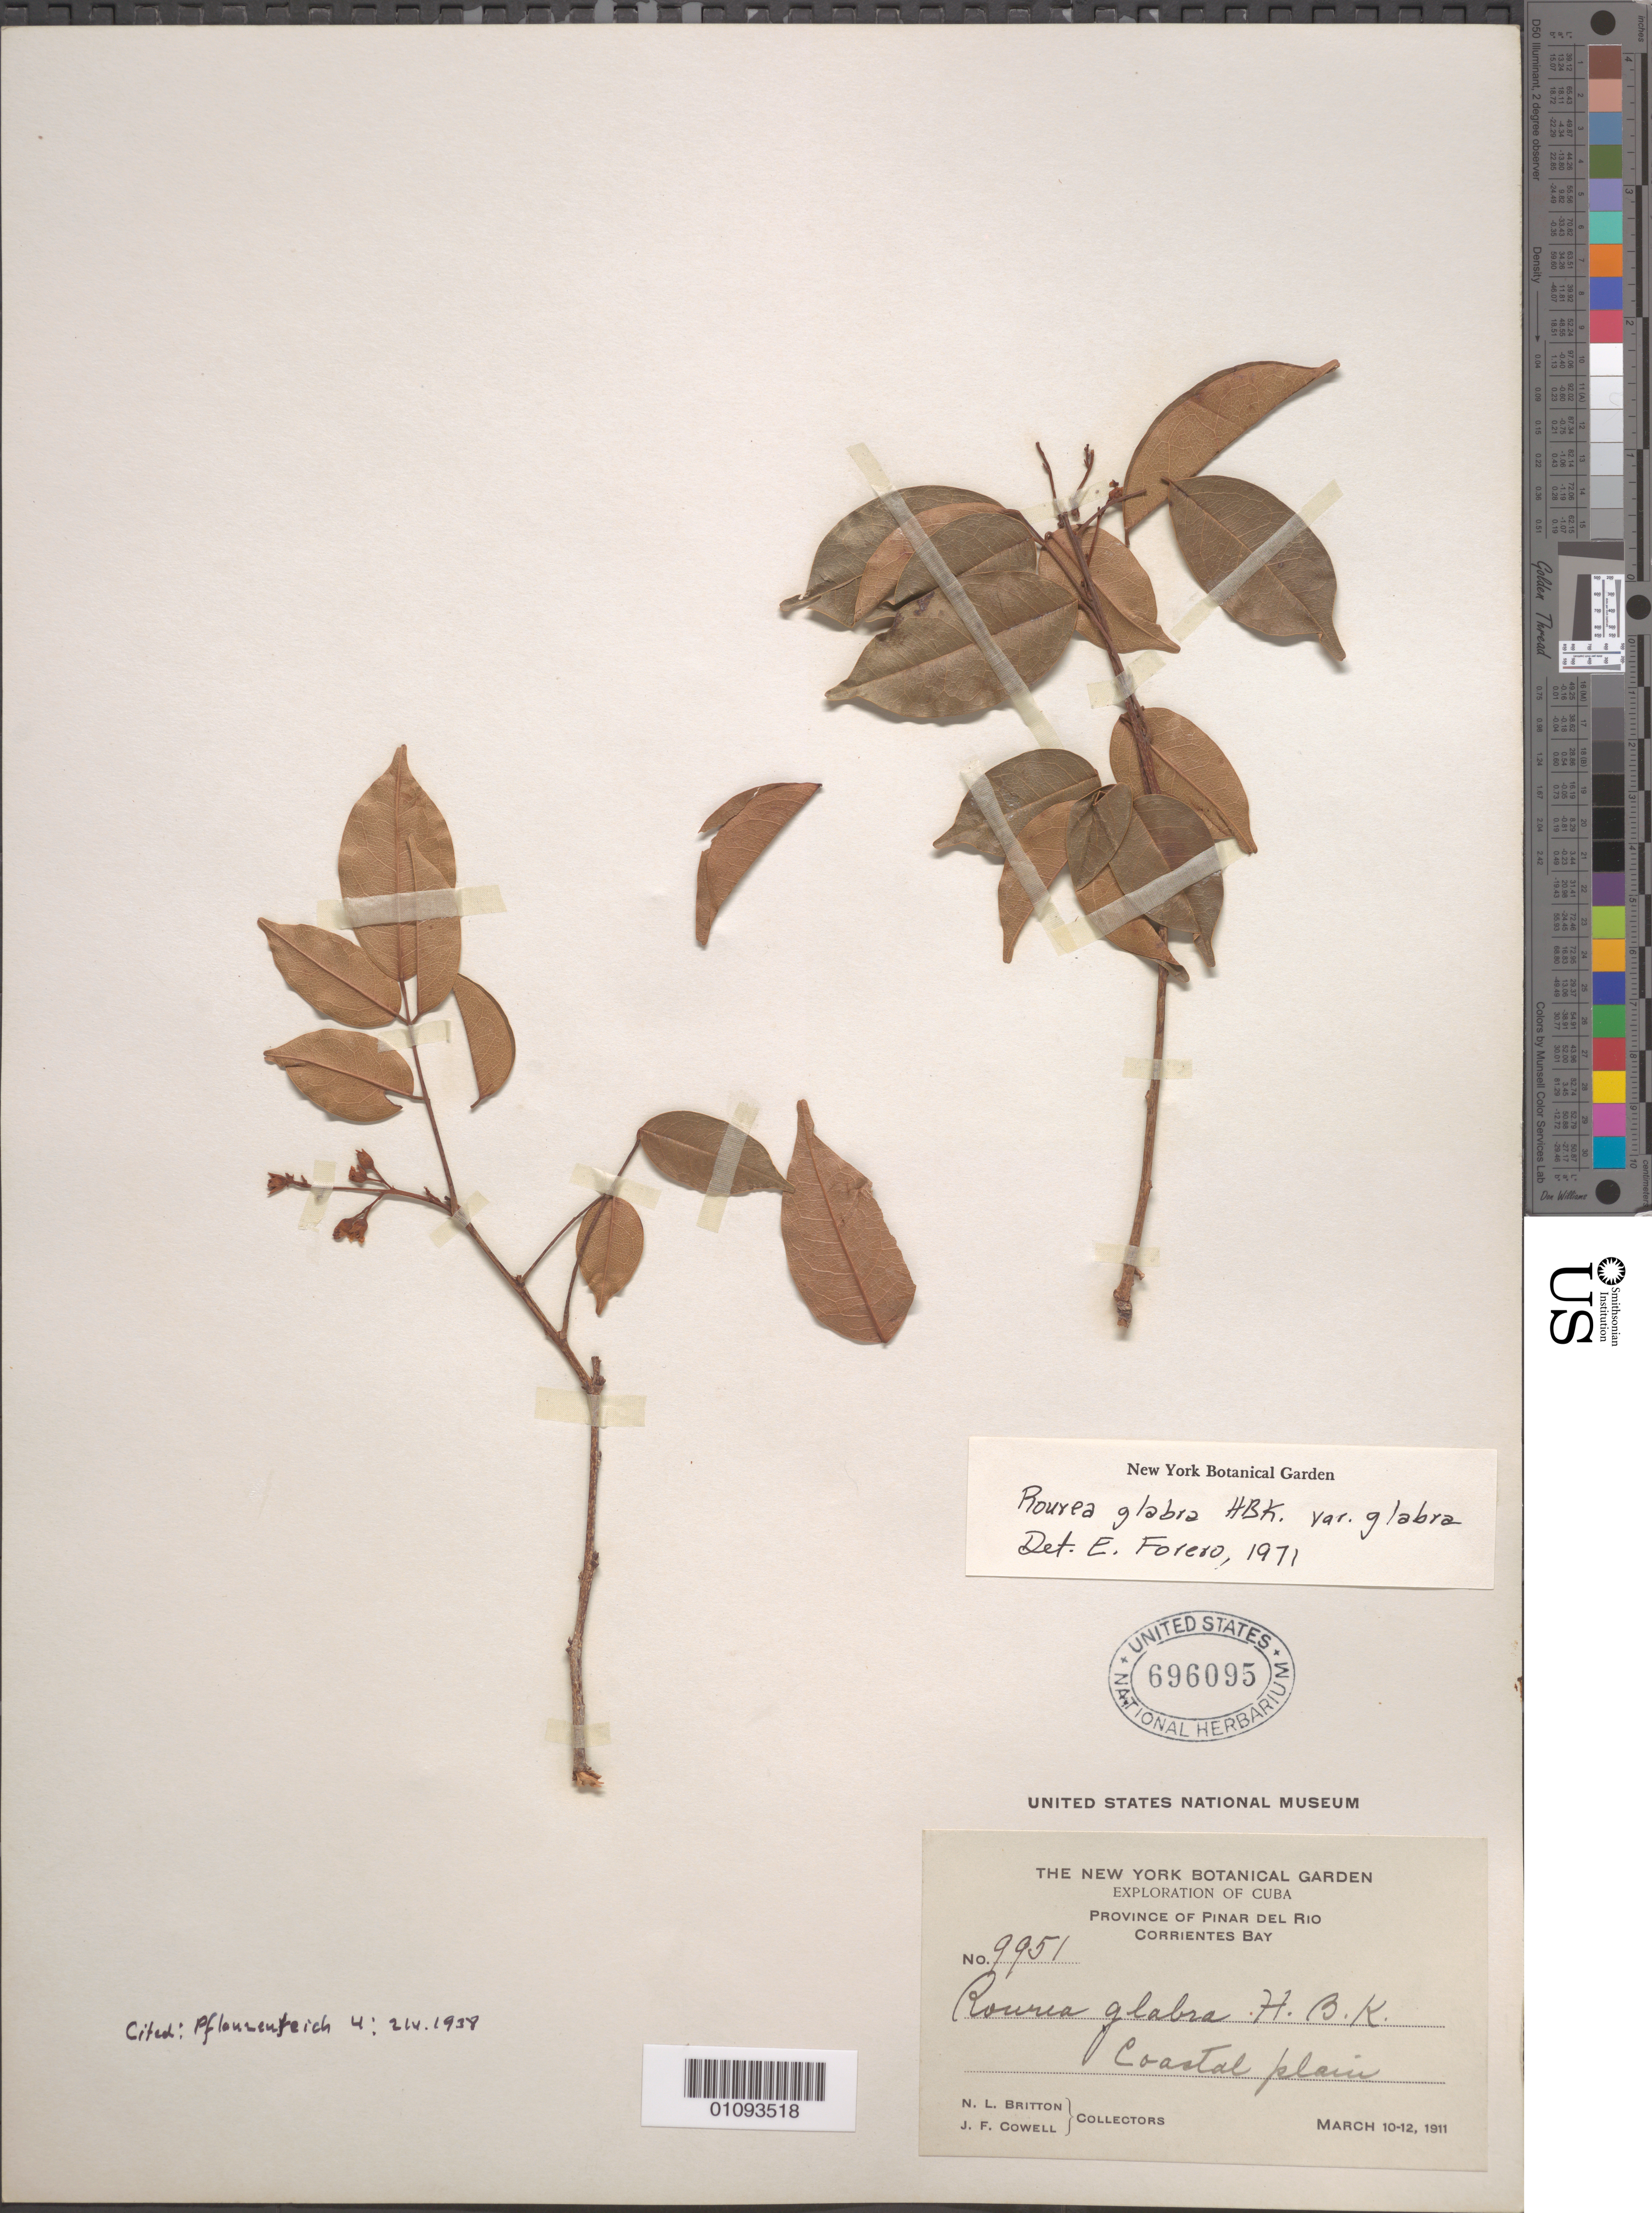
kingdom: Plantae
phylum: Tracheophyta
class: Magnoliopsida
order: Oxalidales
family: Connaraceae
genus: Rourea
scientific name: Rourea glabra var. glabra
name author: Kunth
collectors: N. Britton & J. F. Cowell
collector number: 9951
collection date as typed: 10 Mar 1911 to 12 Mar 1911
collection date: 1911-03-10/1911-03-12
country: Cuba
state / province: Pinar del Rio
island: Cuba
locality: Coastal Plains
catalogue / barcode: US 696095